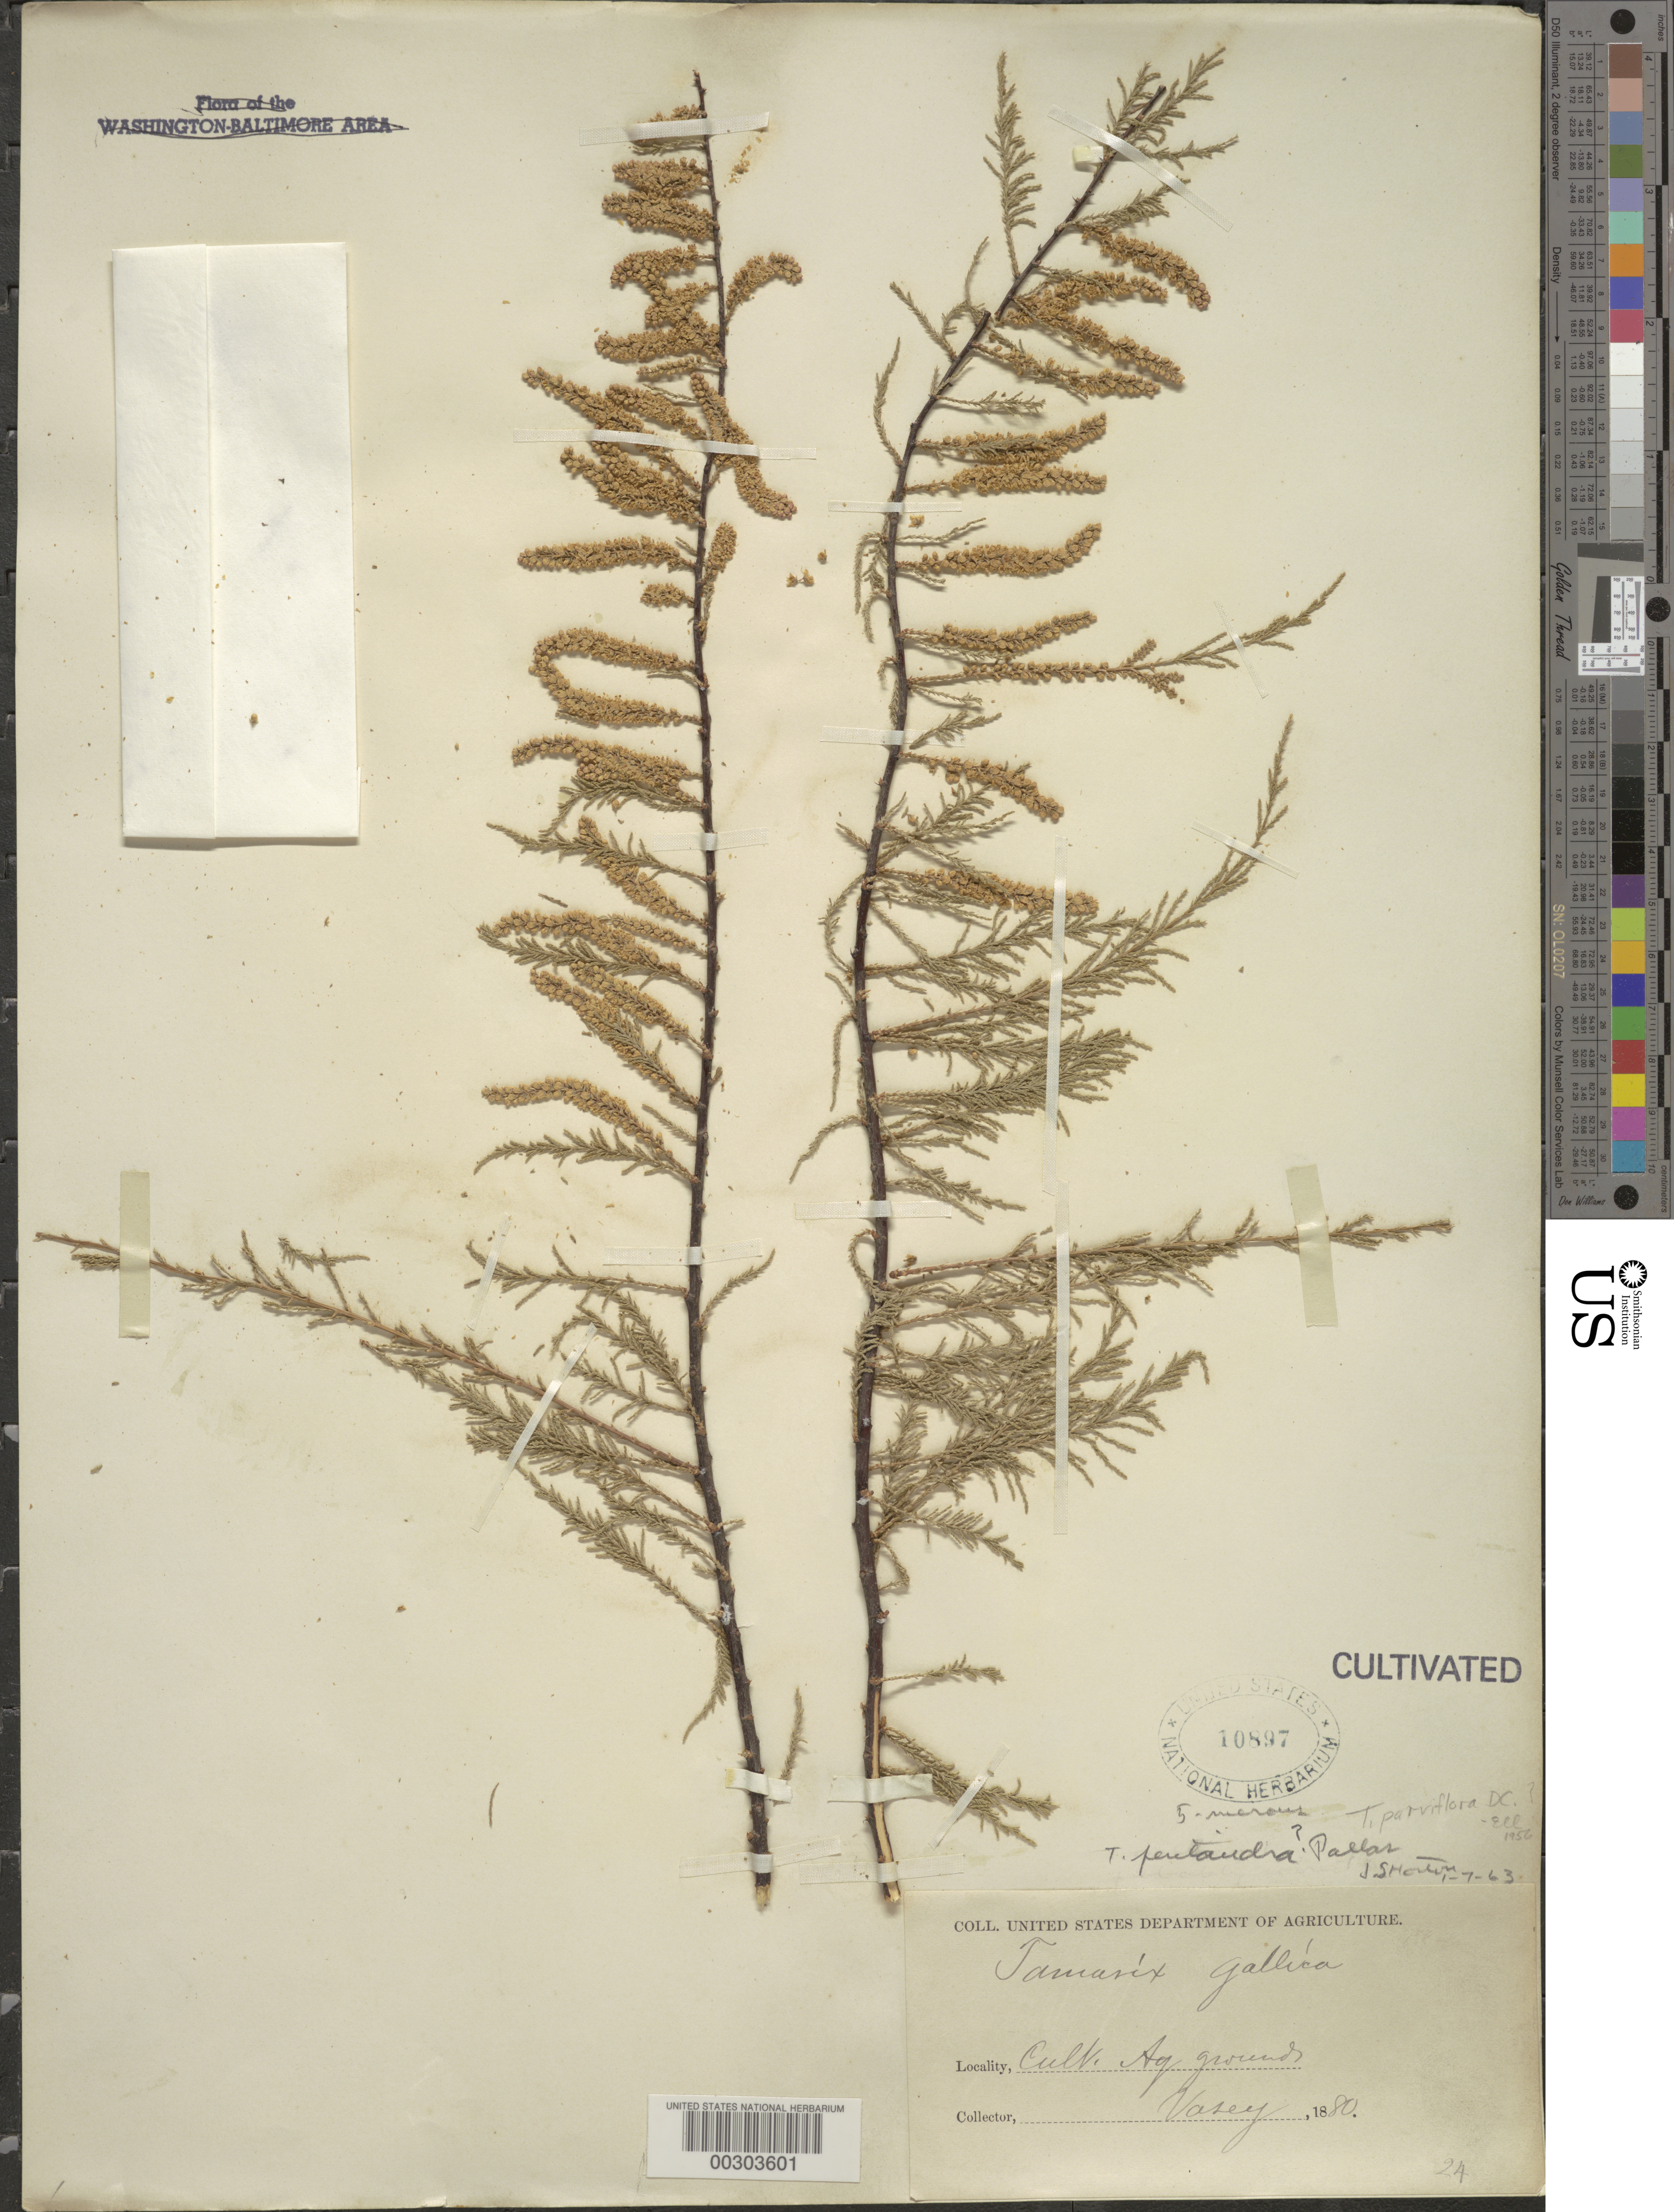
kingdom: Plantae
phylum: Tracheophyta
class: Magnoliopsida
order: Caryophyllales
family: Tamaricaceae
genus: Tamarix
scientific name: Tamarix pentandra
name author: Pall.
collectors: G. R. Vasey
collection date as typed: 1880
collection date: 1880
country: United States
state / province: District of Columbia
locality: Department of Agriculture grounds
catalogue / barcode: US 10897